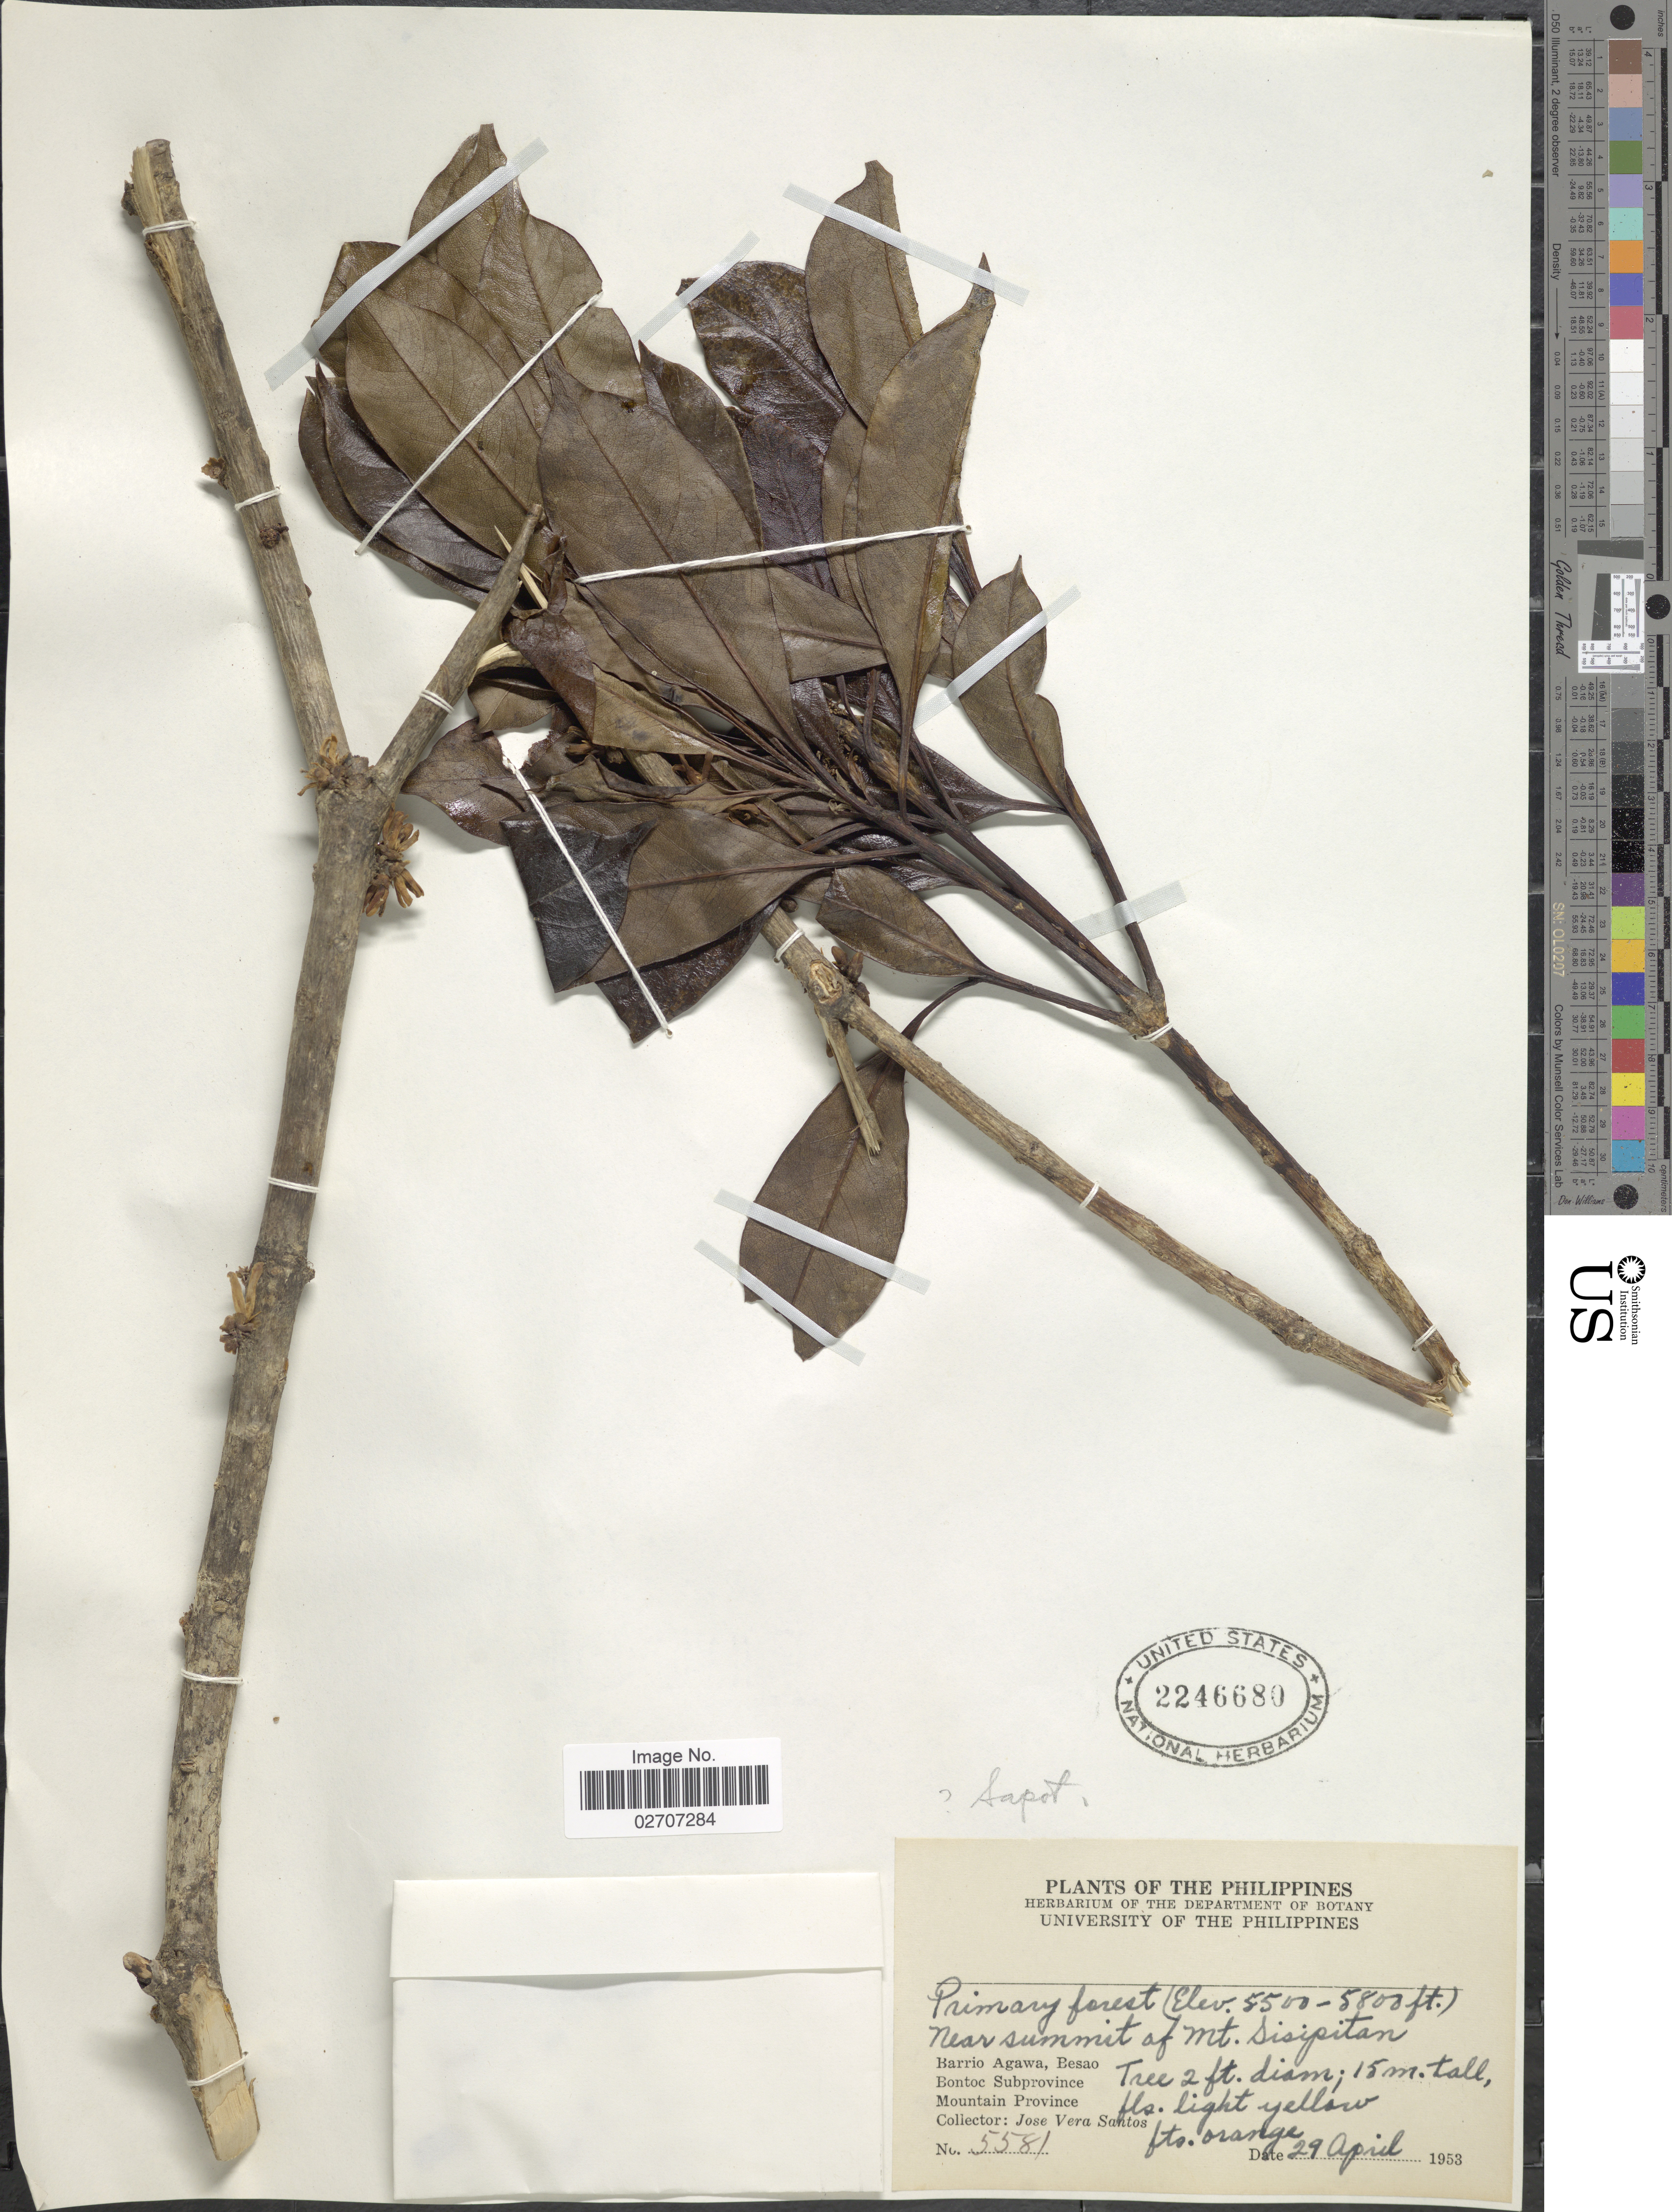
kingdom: Plantae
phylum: Tracheophyta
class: Magnoliopsida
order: Ericales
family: Sapotaceae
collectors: J. Santos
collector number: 5581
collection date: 1953-04-29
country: Philippines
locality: Near Summit of Mt. Sisipitan. Barrio Agawa, Besao, Bontoc Subprovince, Mountain Province.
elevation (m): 1676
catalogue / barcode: US 2246680